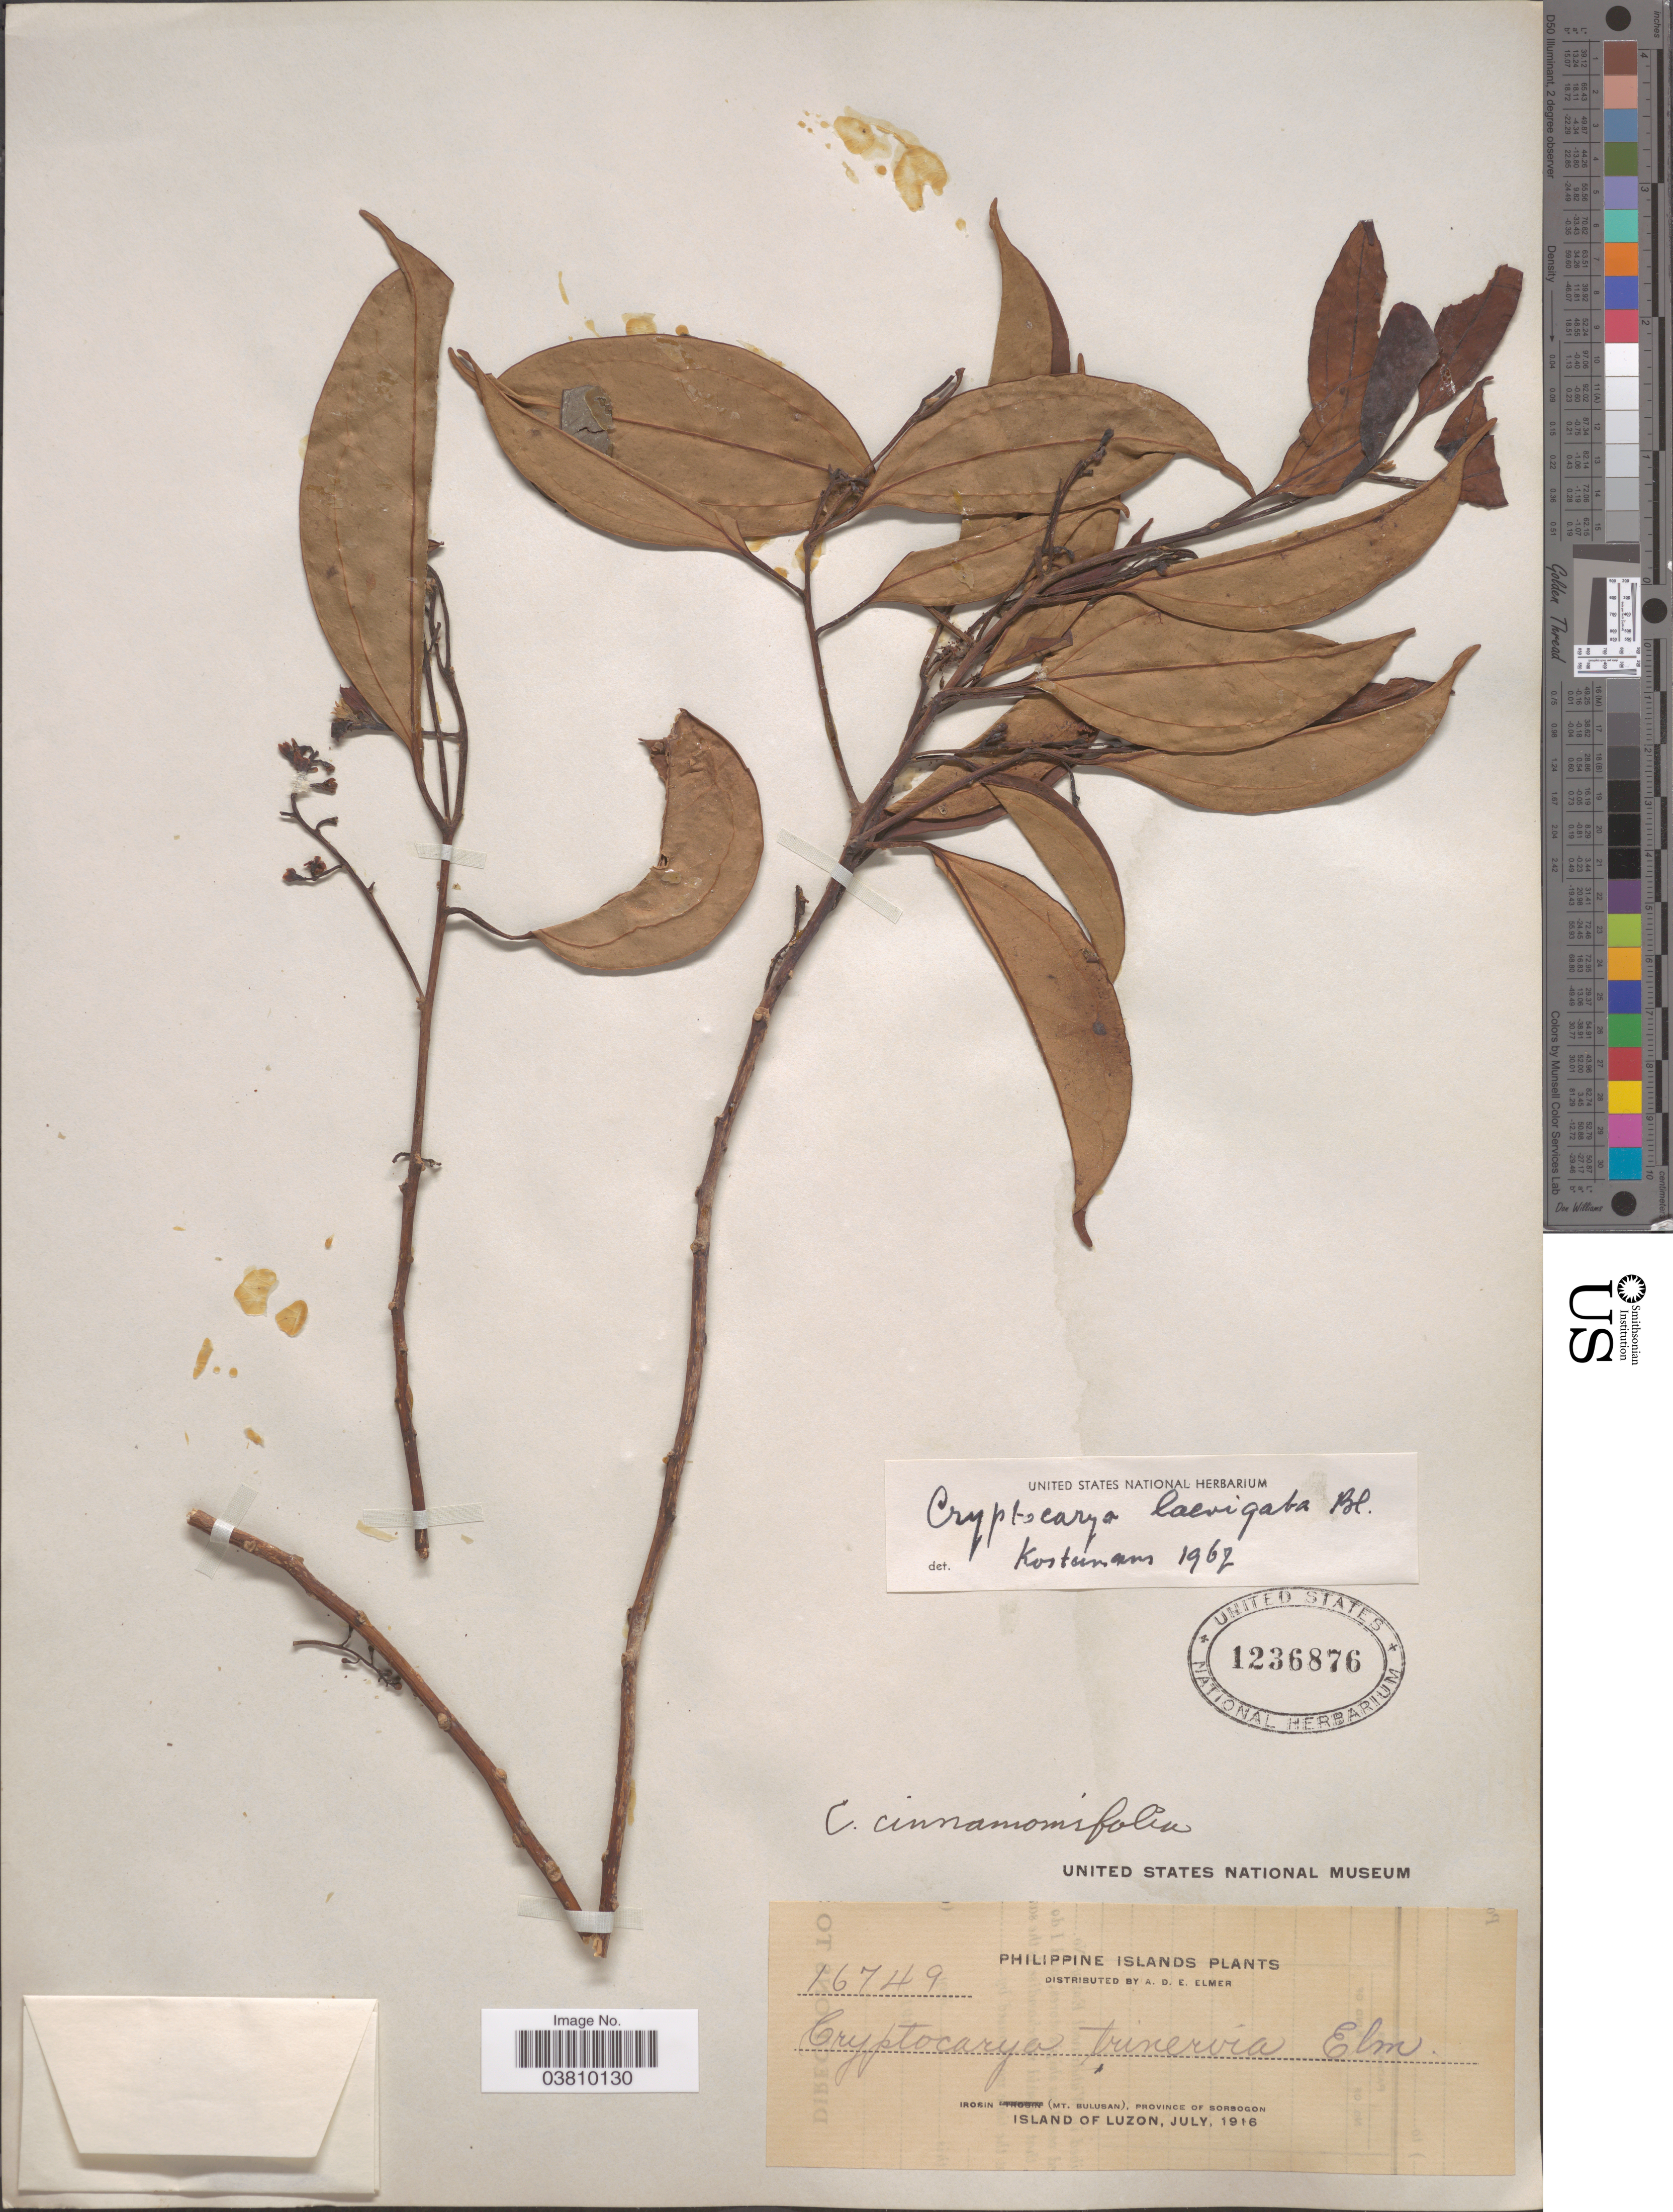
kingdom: Plantae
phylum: Tracheophyta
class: Magnoliopsida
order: Laurales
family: Lauraceae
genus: Cryptocarya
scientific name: Cryptocarya laevigata Elmer, nom illeg., non Blume (1825)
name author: Elmer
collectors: A. D. E. Elmer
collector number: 16749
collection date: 1916-07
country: Philippines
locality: Irosin (Mt. Bulusan), Province of Sorsogon. Island of Luzon.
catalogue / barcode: US 1236876